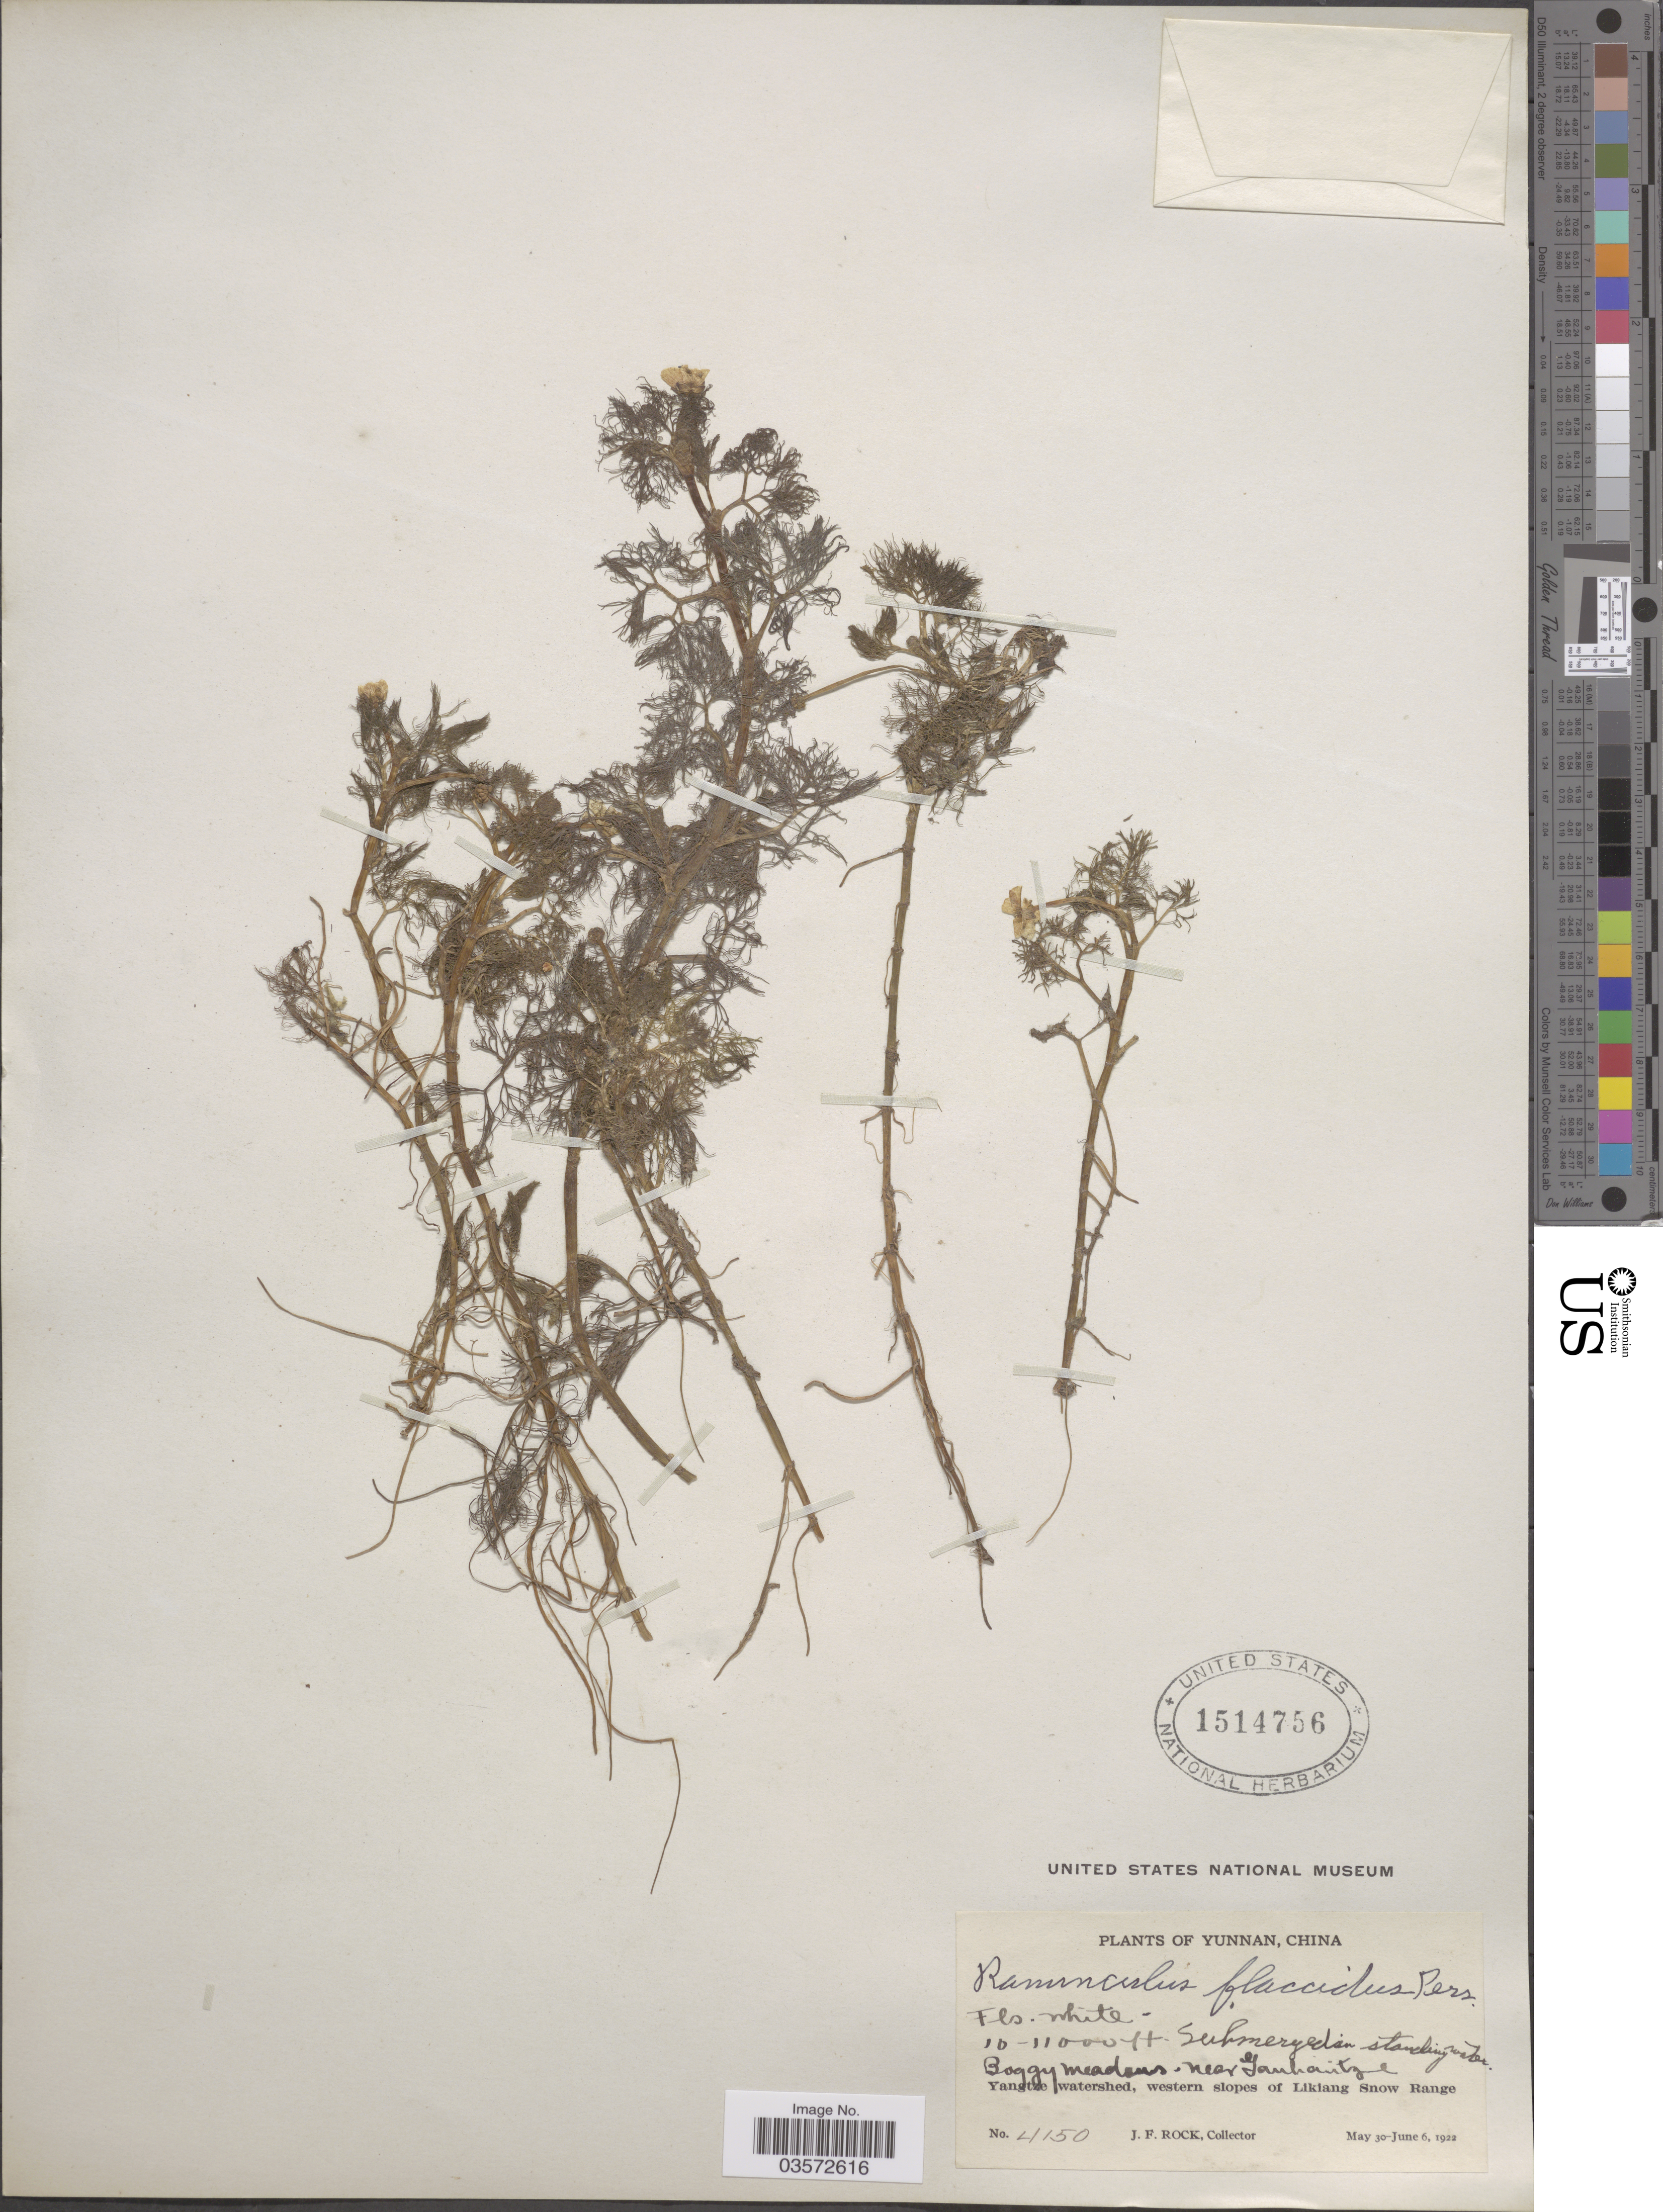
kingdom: Plantae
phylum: Tracheophyta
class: Magnoliopsida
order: Ranunculales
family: Ranunculaceae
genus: Ranunculus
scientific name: Ranunculus flaccidus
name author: Hook. f. & Thomson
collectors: J. Rock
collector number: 4150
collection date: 1922-05-30/1922-06-06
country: China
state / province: Yunnan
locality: Boggy meadows, near Yanhaitze. Yangtze watershed, western slopes of Likiang Snow Range.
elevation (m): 3048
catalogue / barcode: US 1514756